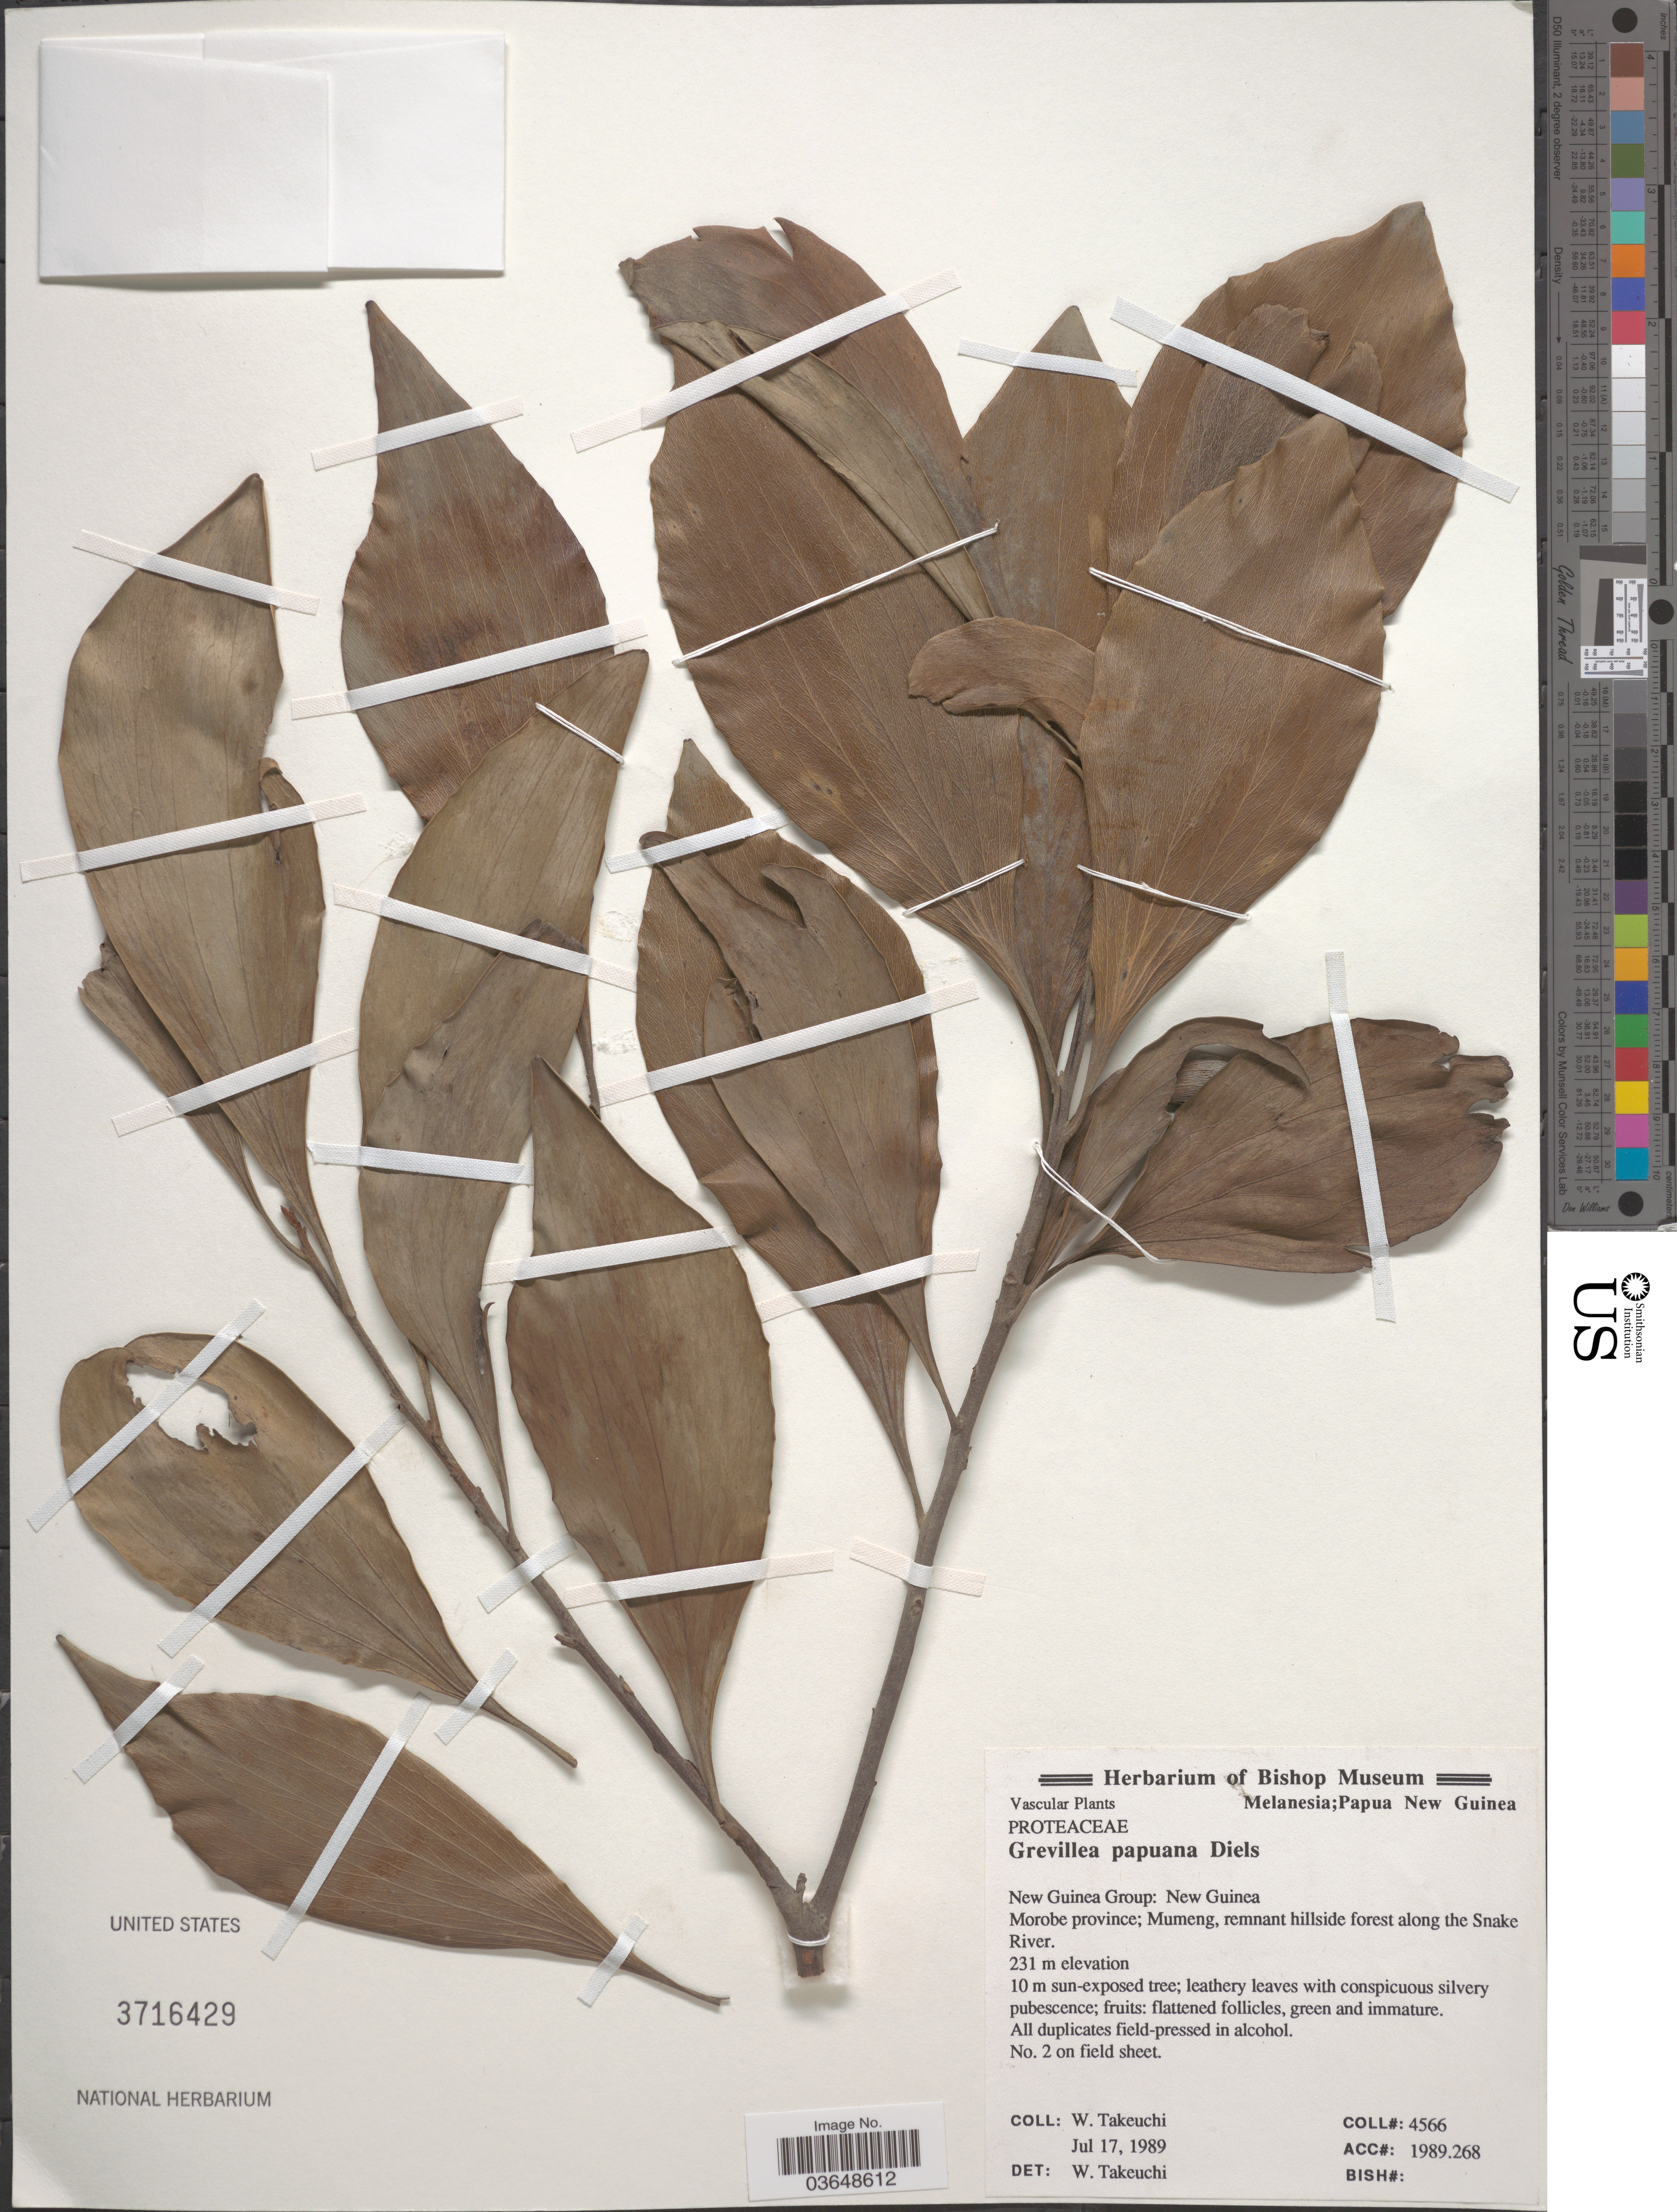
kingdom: Plantae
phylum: Tracheophyta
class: Magnoliopsida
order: Proteales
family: Proteaceae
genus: Grevillea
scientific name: Grevillea papuana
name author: Diels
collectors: W. Takeuchi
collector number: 4566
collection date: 1989-07-17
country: Papua New Guinea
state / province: Morobe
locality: Melanesia. New Guinea Group: New Guinea. Mumeng, remnant hillside forest along the Snake River.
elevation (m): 231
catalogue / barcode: US 3716429